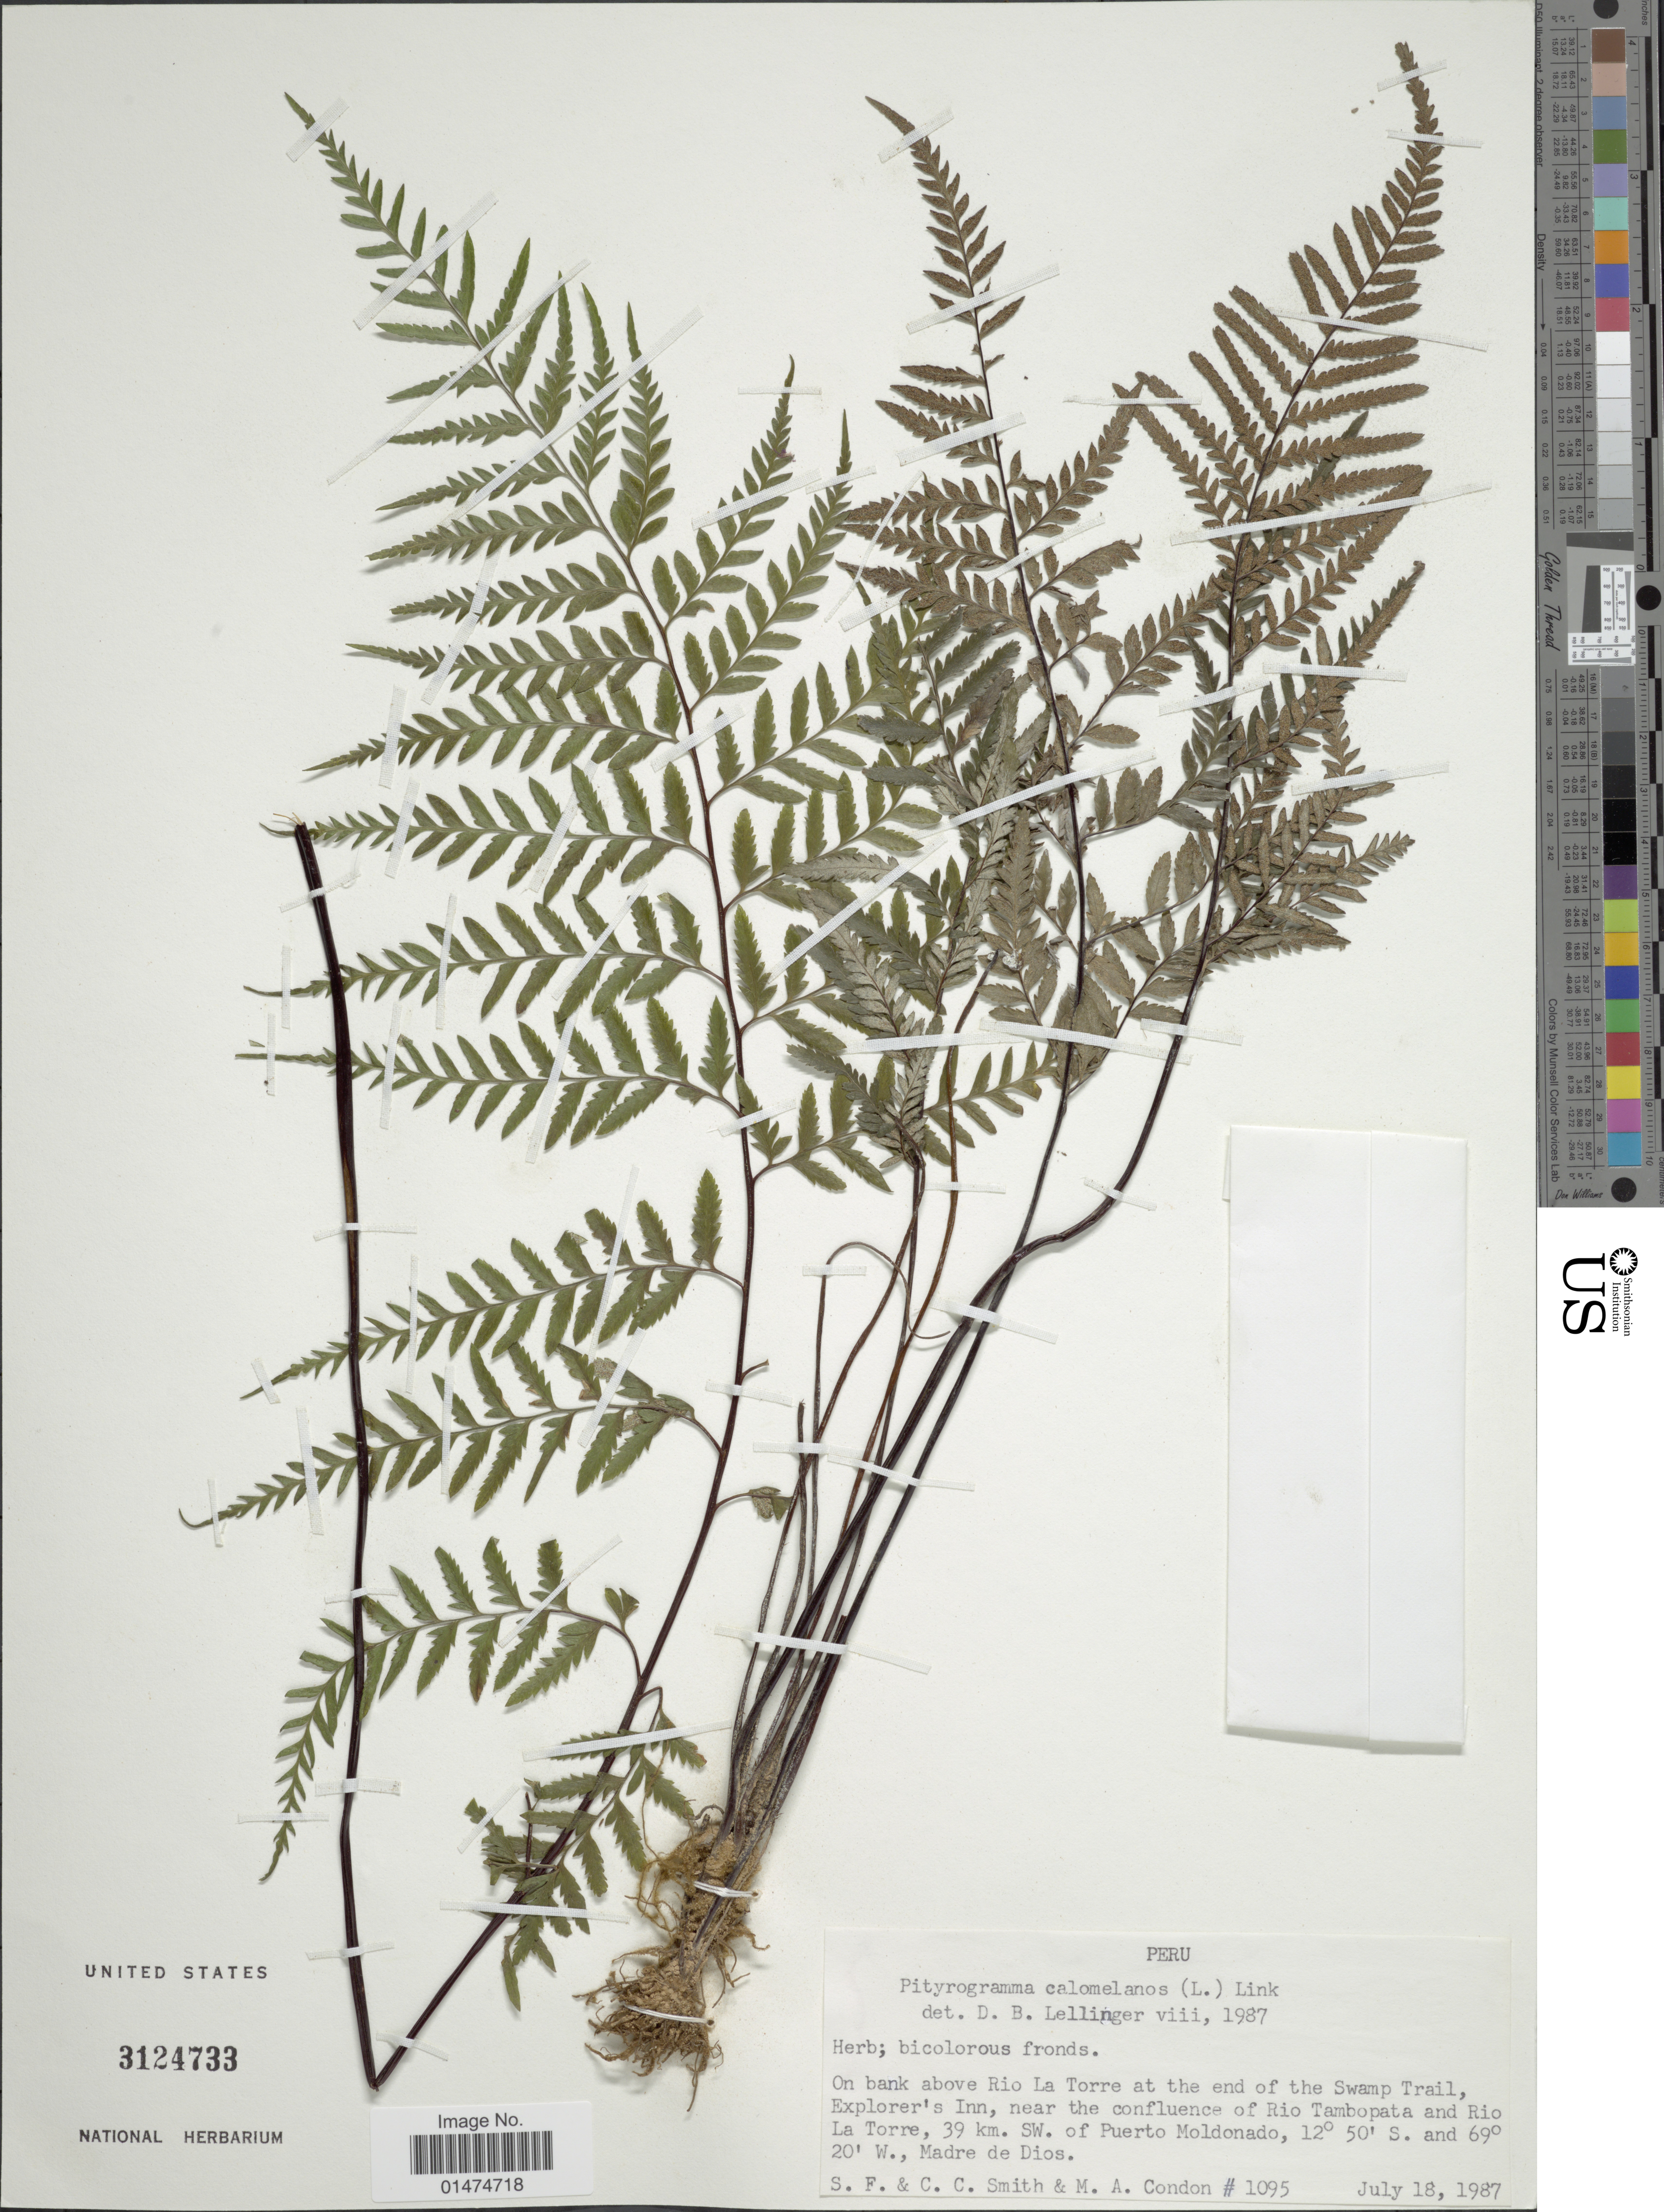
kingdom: Plantae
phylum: Tracheophyta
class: Polypodiopsida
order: Polypodiales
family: Pteridaceae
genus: Pityrogramma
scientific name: Pityrogramma calomelanos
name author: (L.) Link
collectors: S.F. Smith, C. C. Smith & M. Condon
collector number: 1095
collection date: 1987-07-18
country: Peru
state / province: Madre de Dios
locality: On the bank Rio La Torre at the end of the Swamp Trail, explorer's Inn, near the confluence of Rio Tambopata and Rio La Torre, 39 km. SW. of Puerto Moldonado.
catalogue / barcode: US 3124733